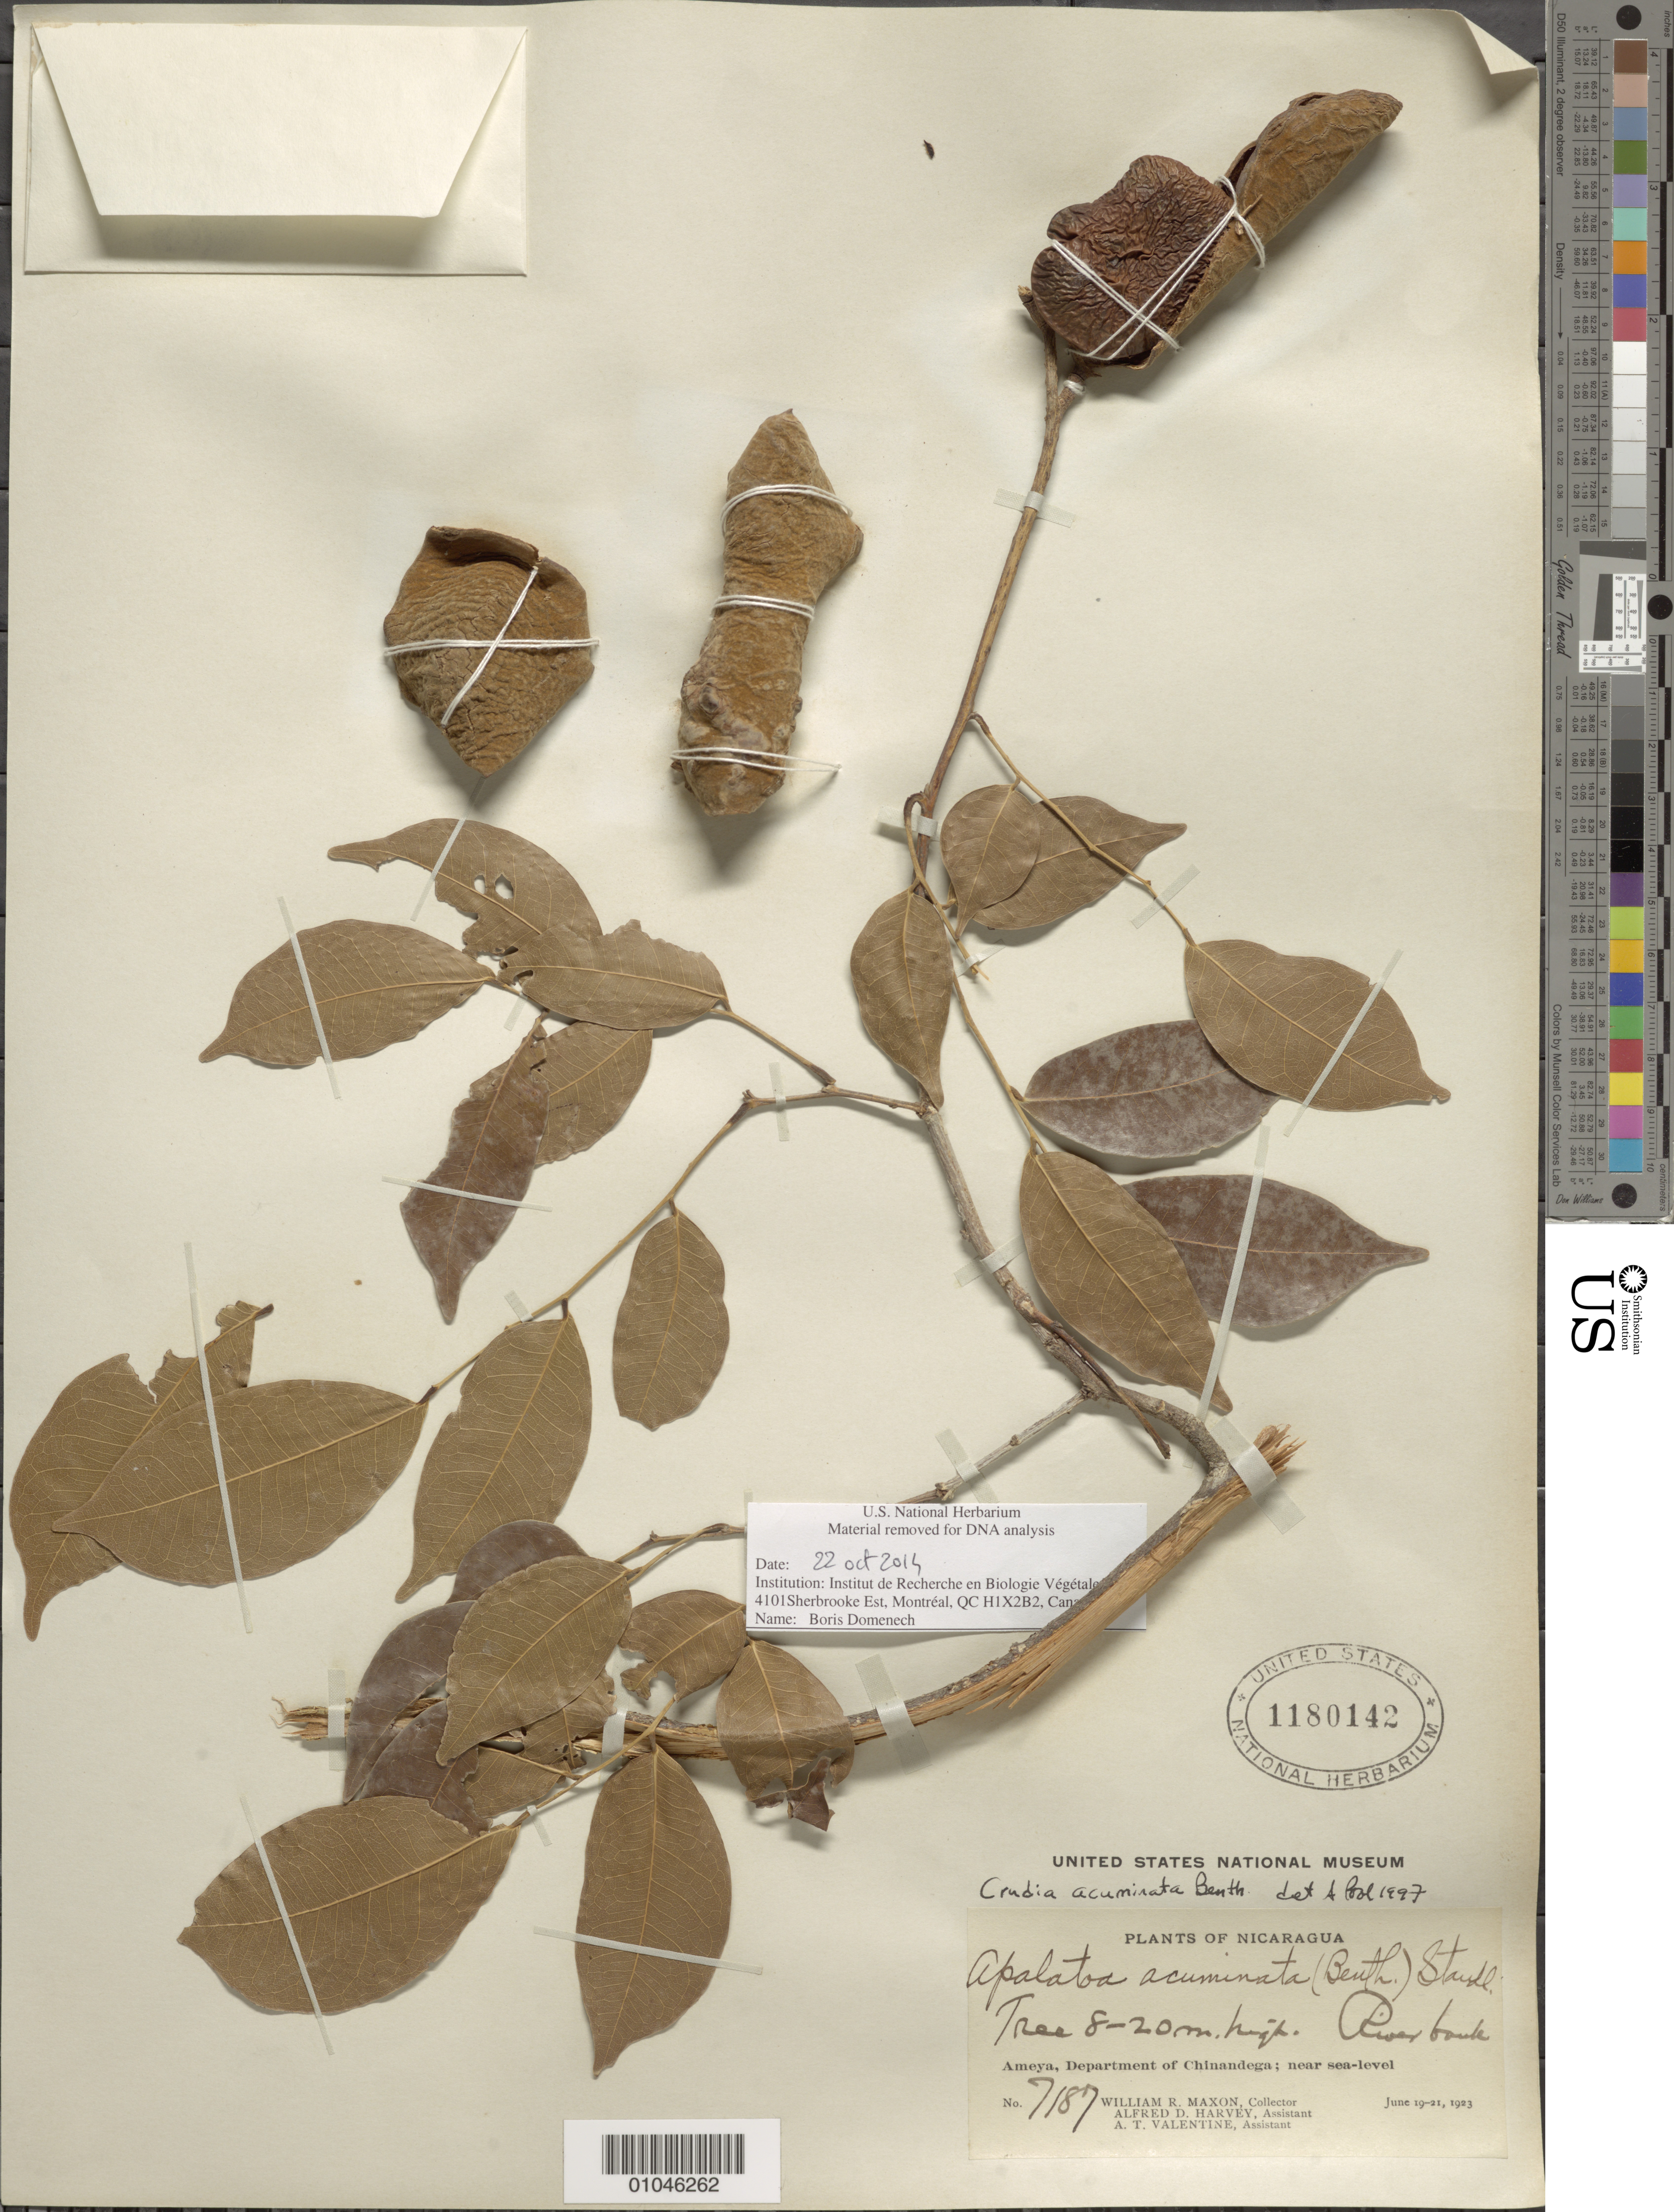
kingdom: Plantae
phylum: Tracheophyta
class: Magnoliopsida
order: Fabales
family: Fabaceae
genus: Crudia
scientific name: Crudia acuminata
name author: Benth.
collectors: W. R. Maxon, A. D. Harvey & A. Valentine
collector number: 7187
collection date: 1923-06-19/1923-06-21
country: Nicaragua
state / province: Chinandega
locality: Ameya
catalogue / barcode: US 1180142